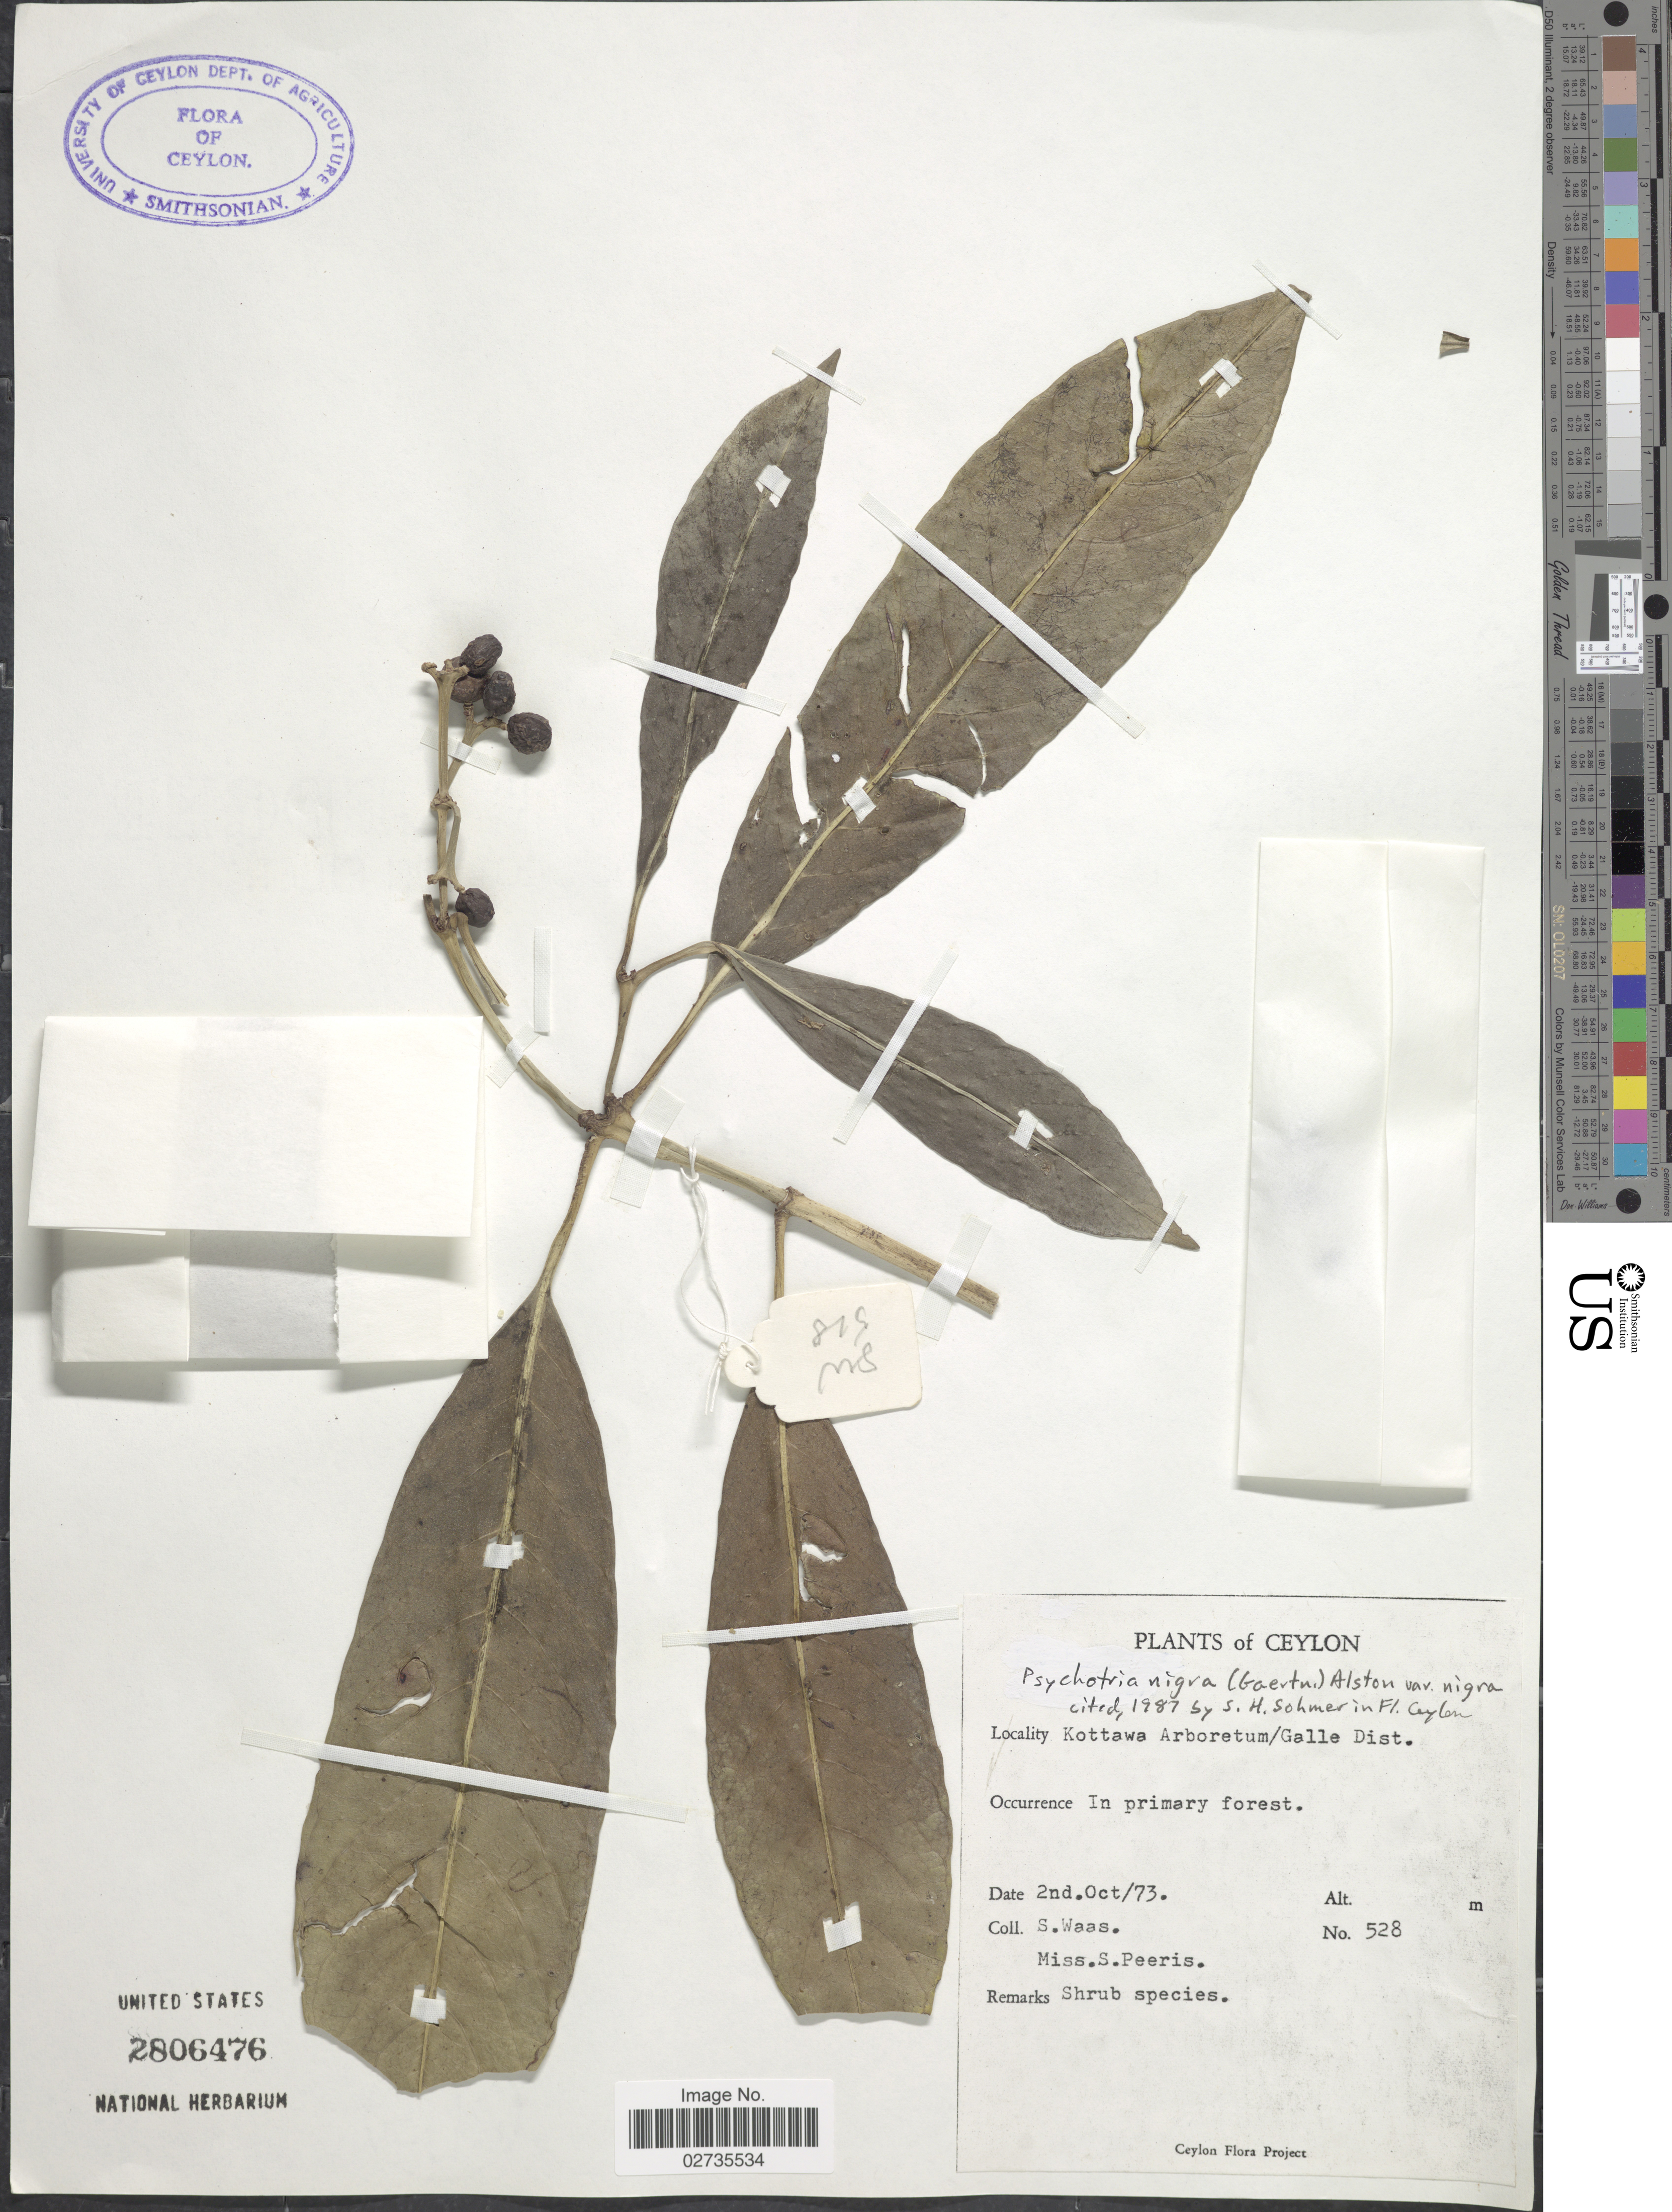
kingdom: Plantae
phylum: Tracheophyta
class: Magnoliopsida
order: Gentianales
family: Rubiaceae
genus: Psychotria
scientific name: Psychotria nigra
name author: (Gaertn.) Alston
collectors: S. Waas & S. Peeris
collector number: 528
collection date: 1973-10-02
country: Sri Lanka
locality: Ceylon. Kottawa Arboretum/Galle Dist.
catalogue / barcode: US 2806476